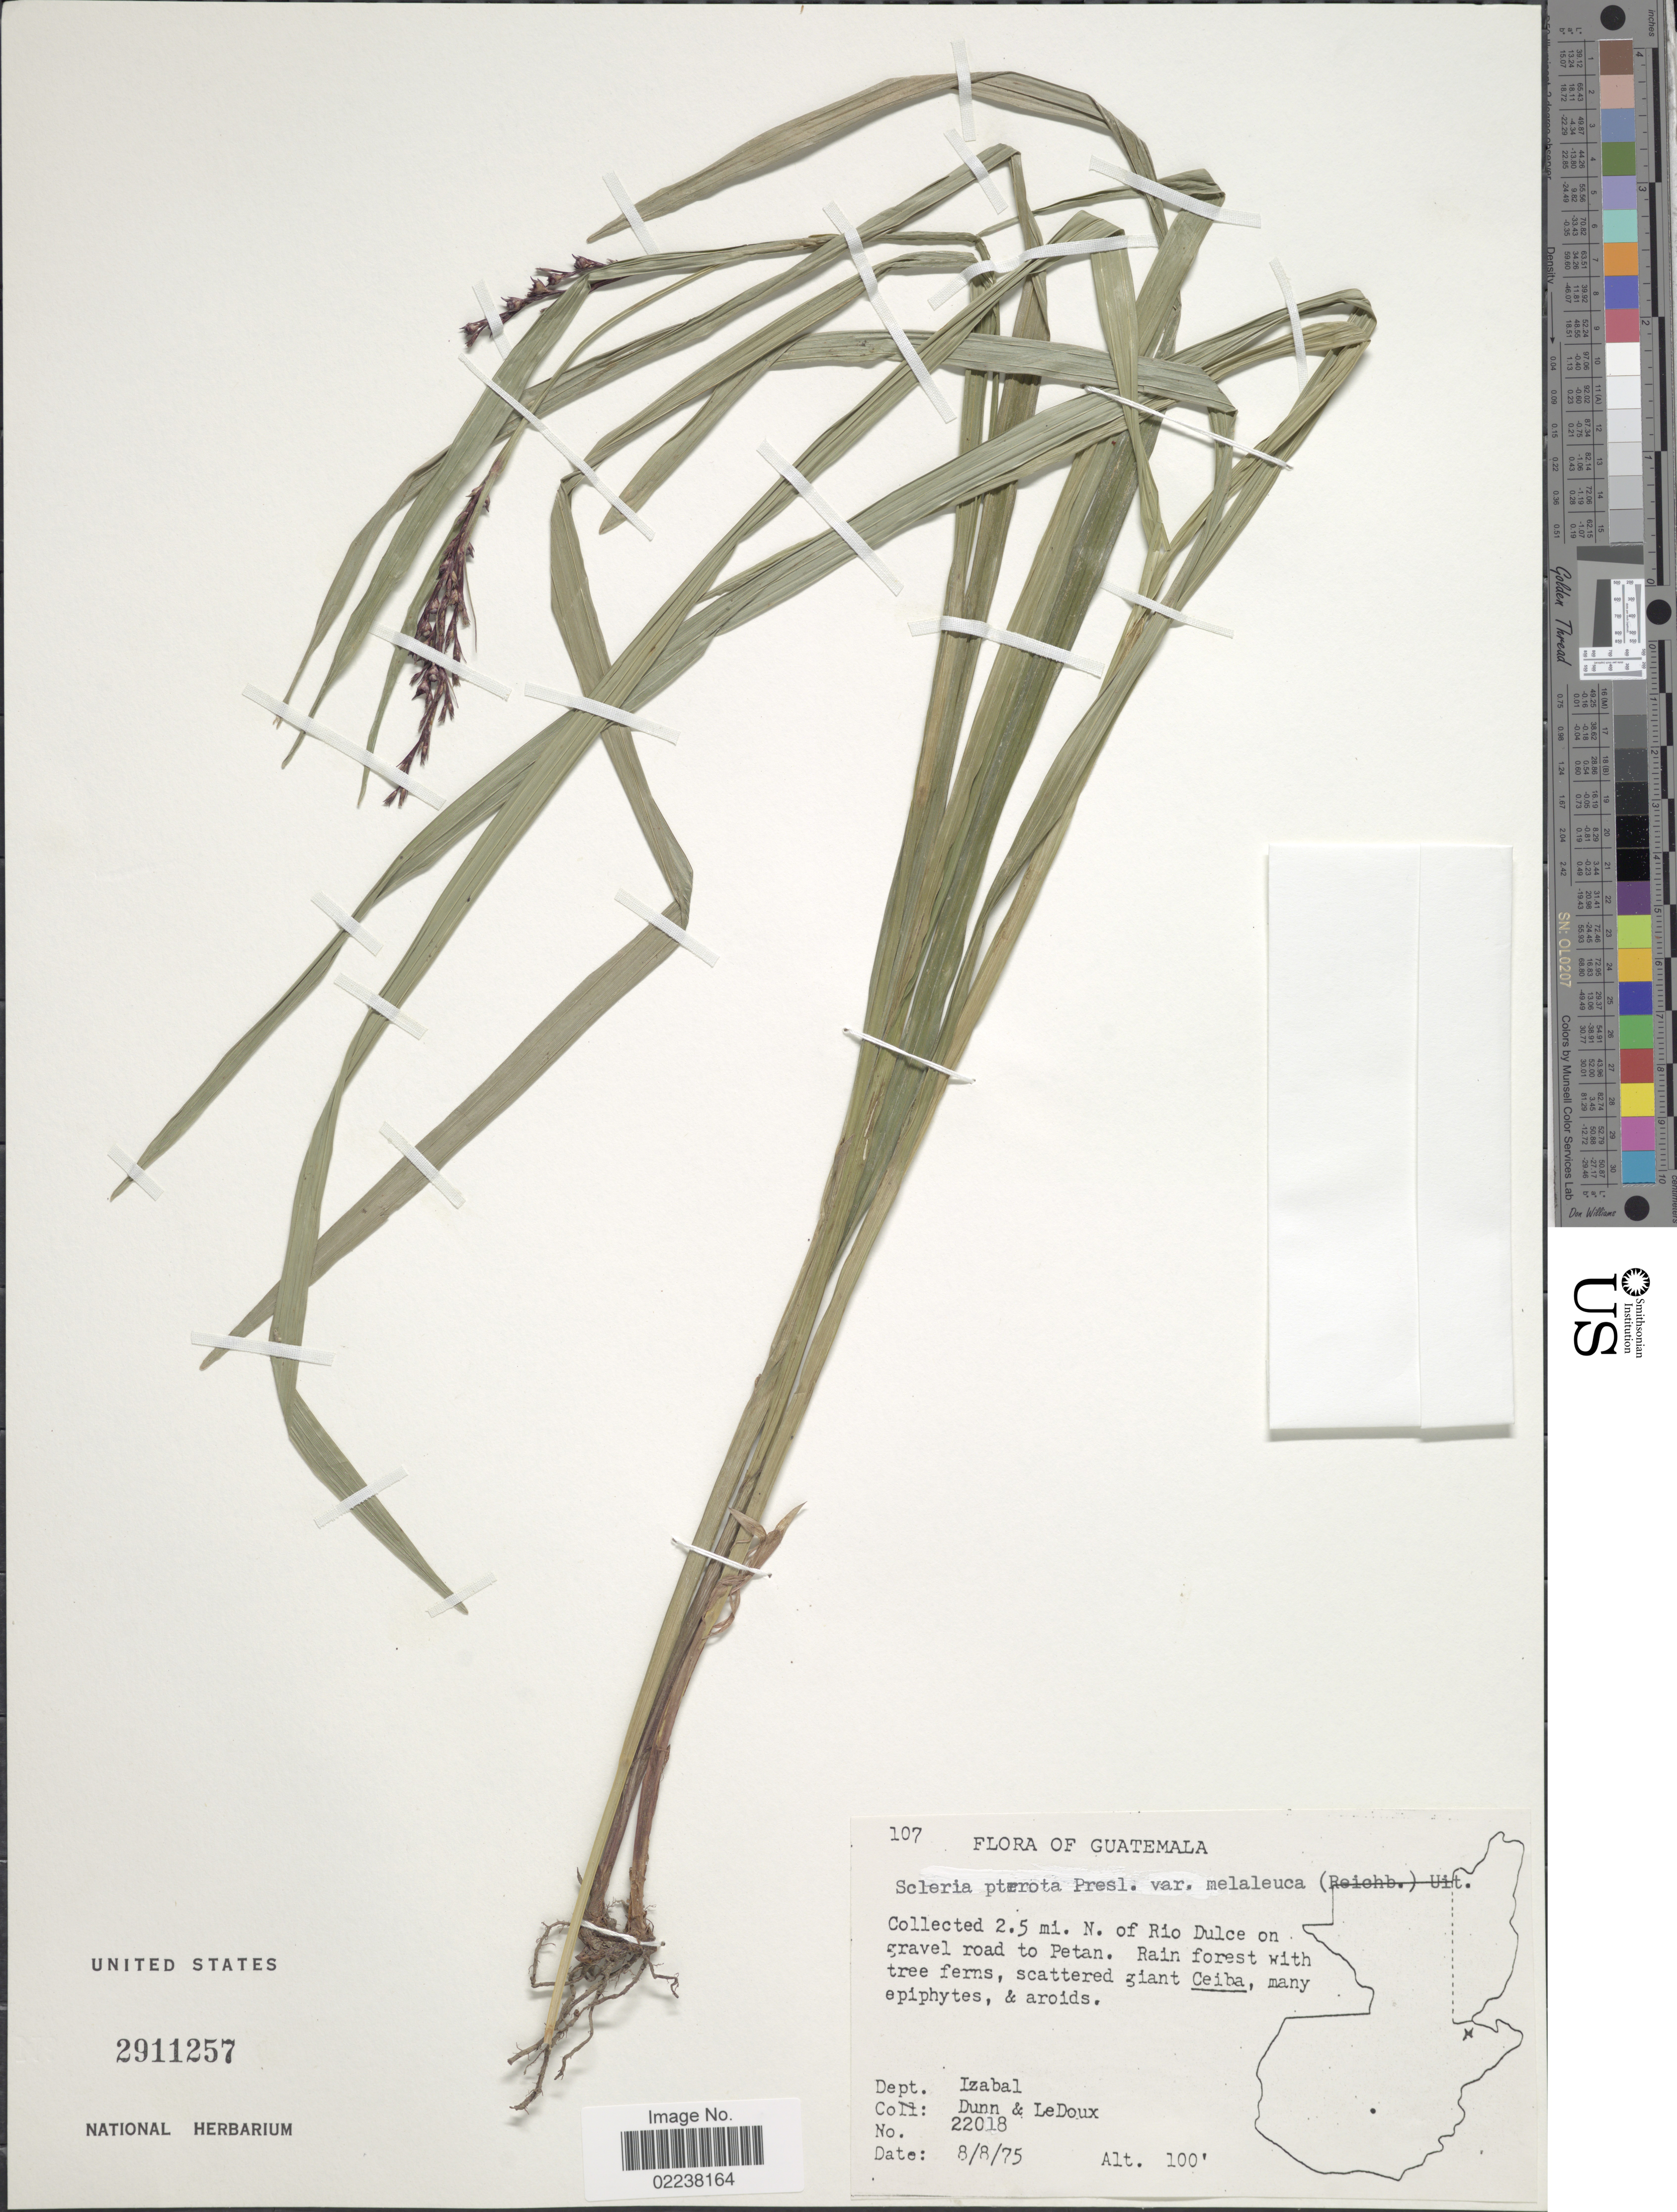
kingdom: Plantae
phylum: Tracheophyta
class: Liliopsida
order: Poales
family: Cyperaceae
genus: Scleria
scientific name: Scleria gaertneri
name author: Raddi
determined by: Strong, Mark T., (BOT), Smithsonian Institution - National Museum of Natural History (UNITED STATES)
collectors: Dunn, -- & -. Ledoux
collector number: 22018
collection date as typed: Transcribed d/m/y: 8/8/75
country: Guatemala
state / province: Izabal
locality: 2.5 mi N. of Rio Dulce on gravel road to Petan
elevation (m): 30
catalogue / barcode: US 2911257